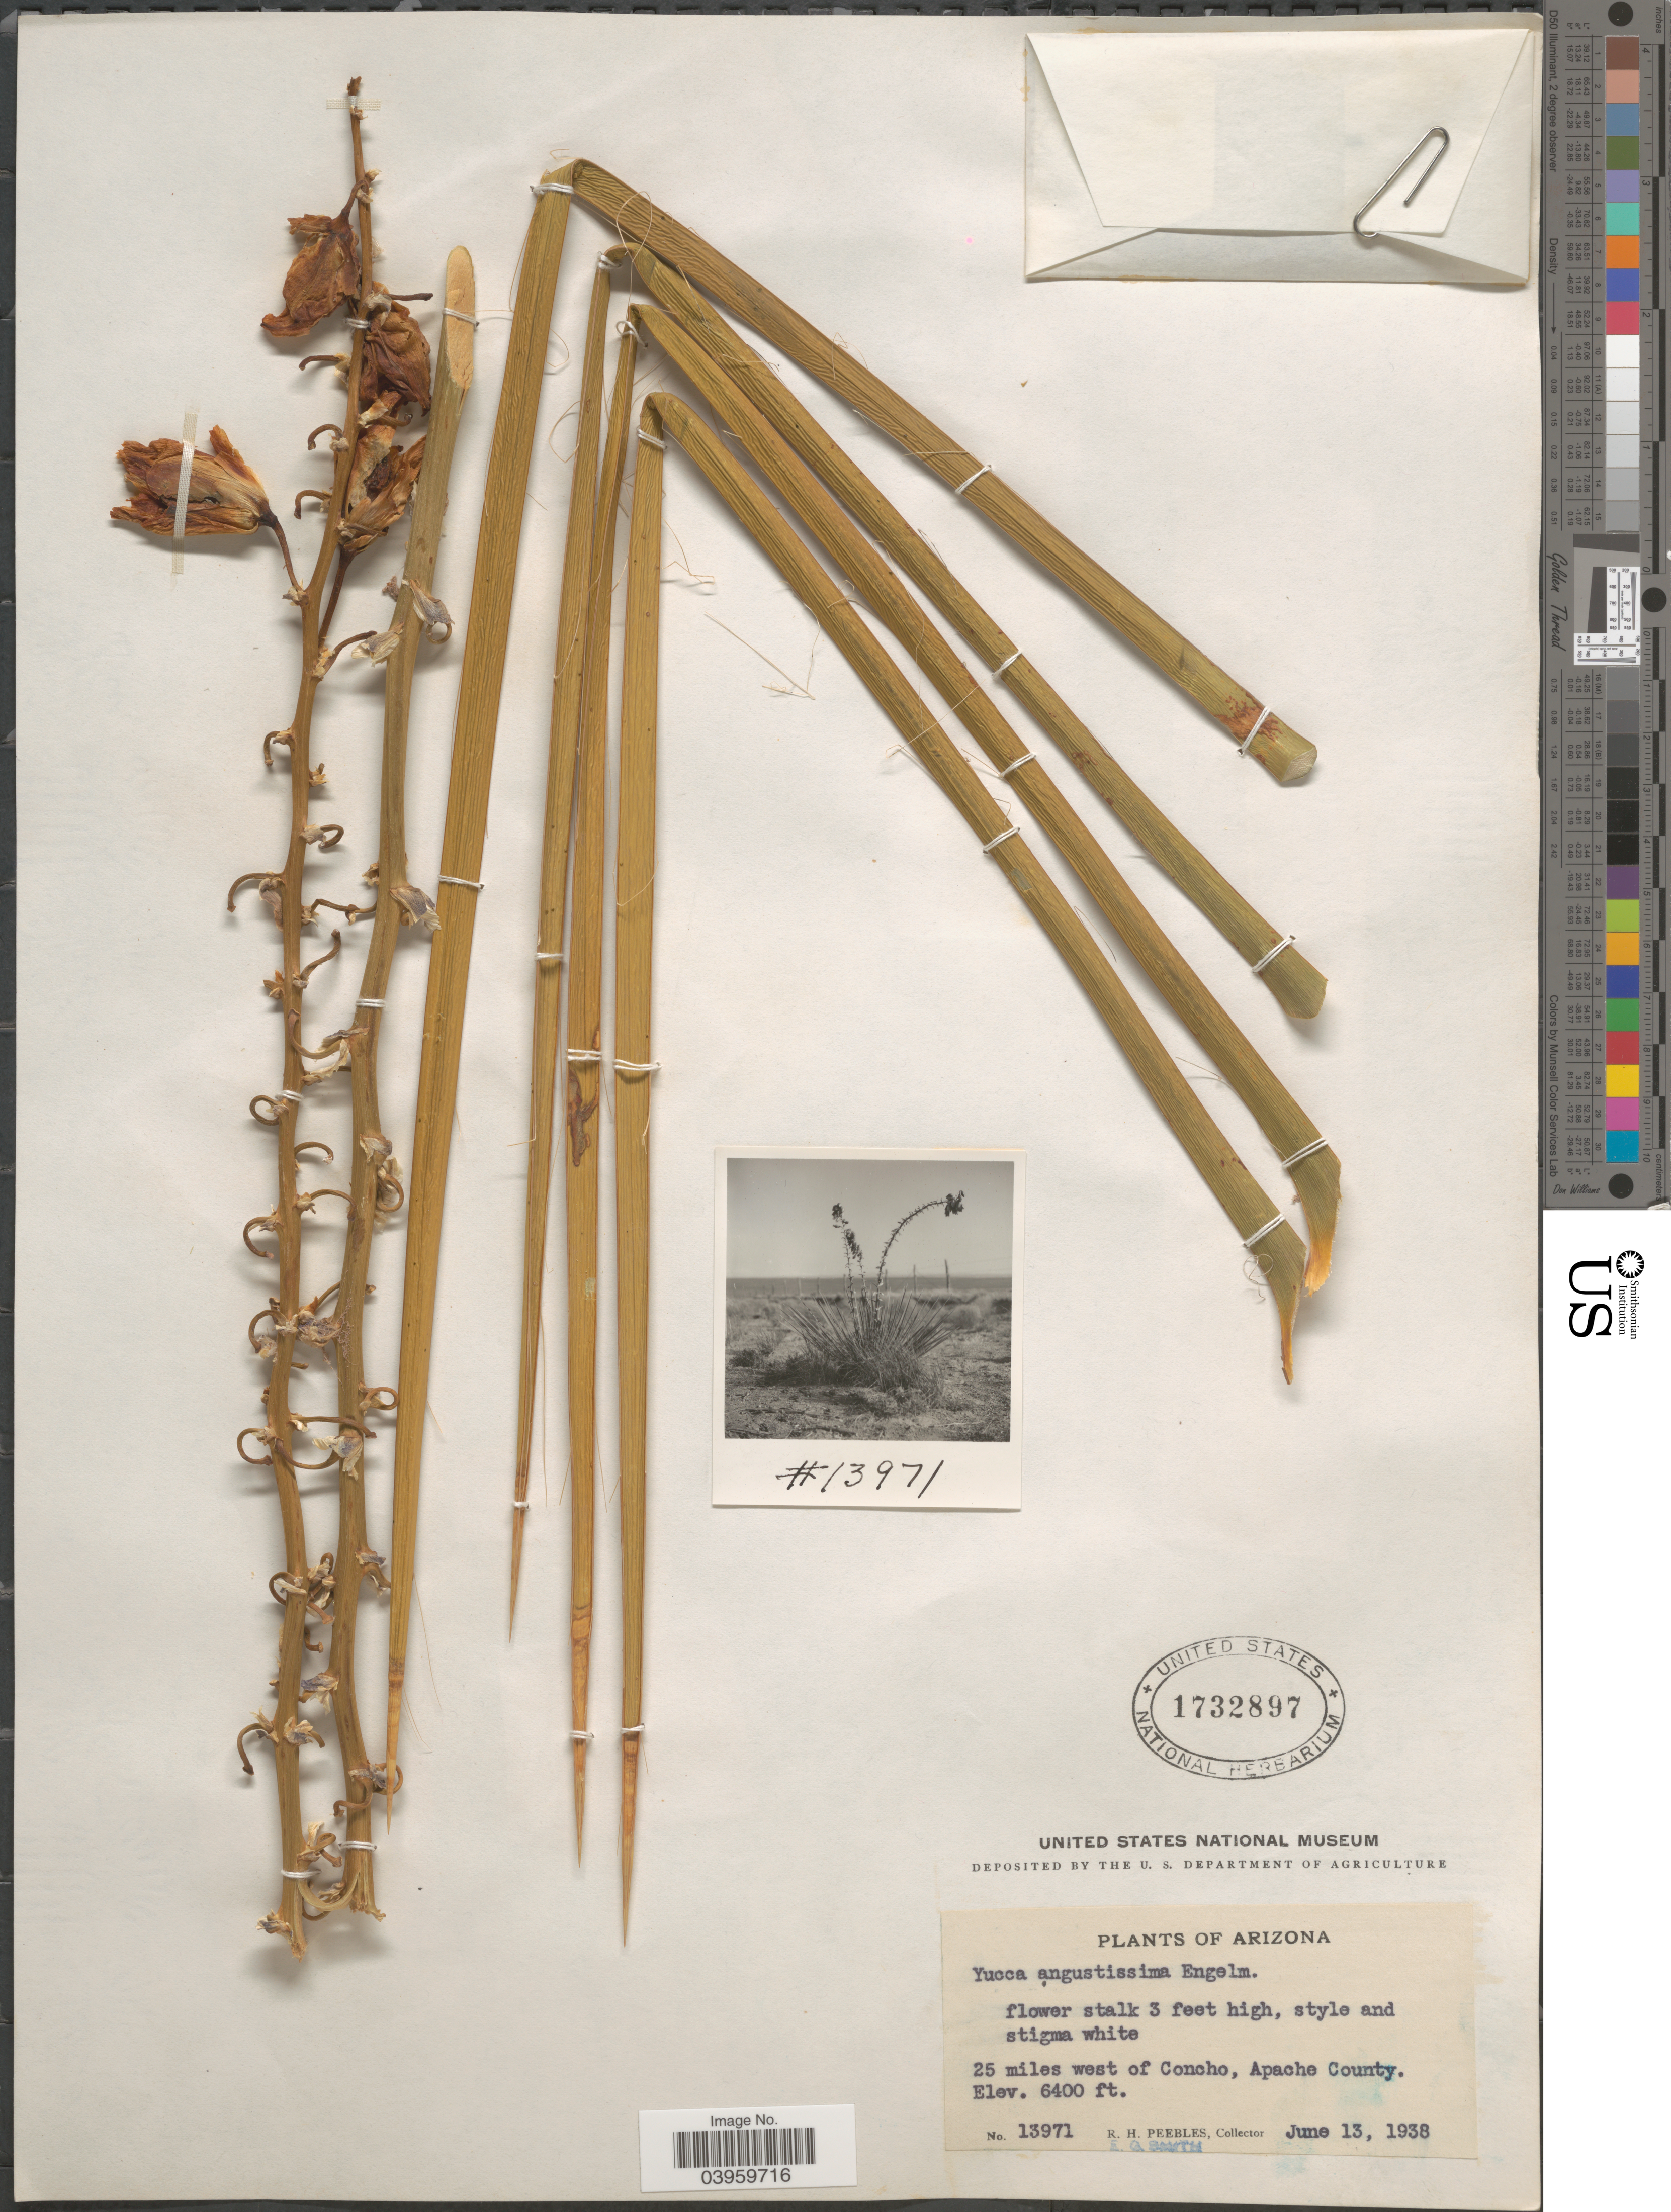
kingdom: Plantae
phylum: Tracheophyta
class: Liliopsida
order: Asparagales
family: Asparagaceae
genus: Yucca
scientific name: Yucca angustissima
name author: Engelm. ex Trel.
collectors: R. H. Peebles & E. G. Smith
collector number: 13971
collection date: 1938-06-13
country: United States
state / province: Arizona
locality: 25 miles west of Concho, Apache County.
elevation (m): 1951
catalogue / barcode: US 1732897